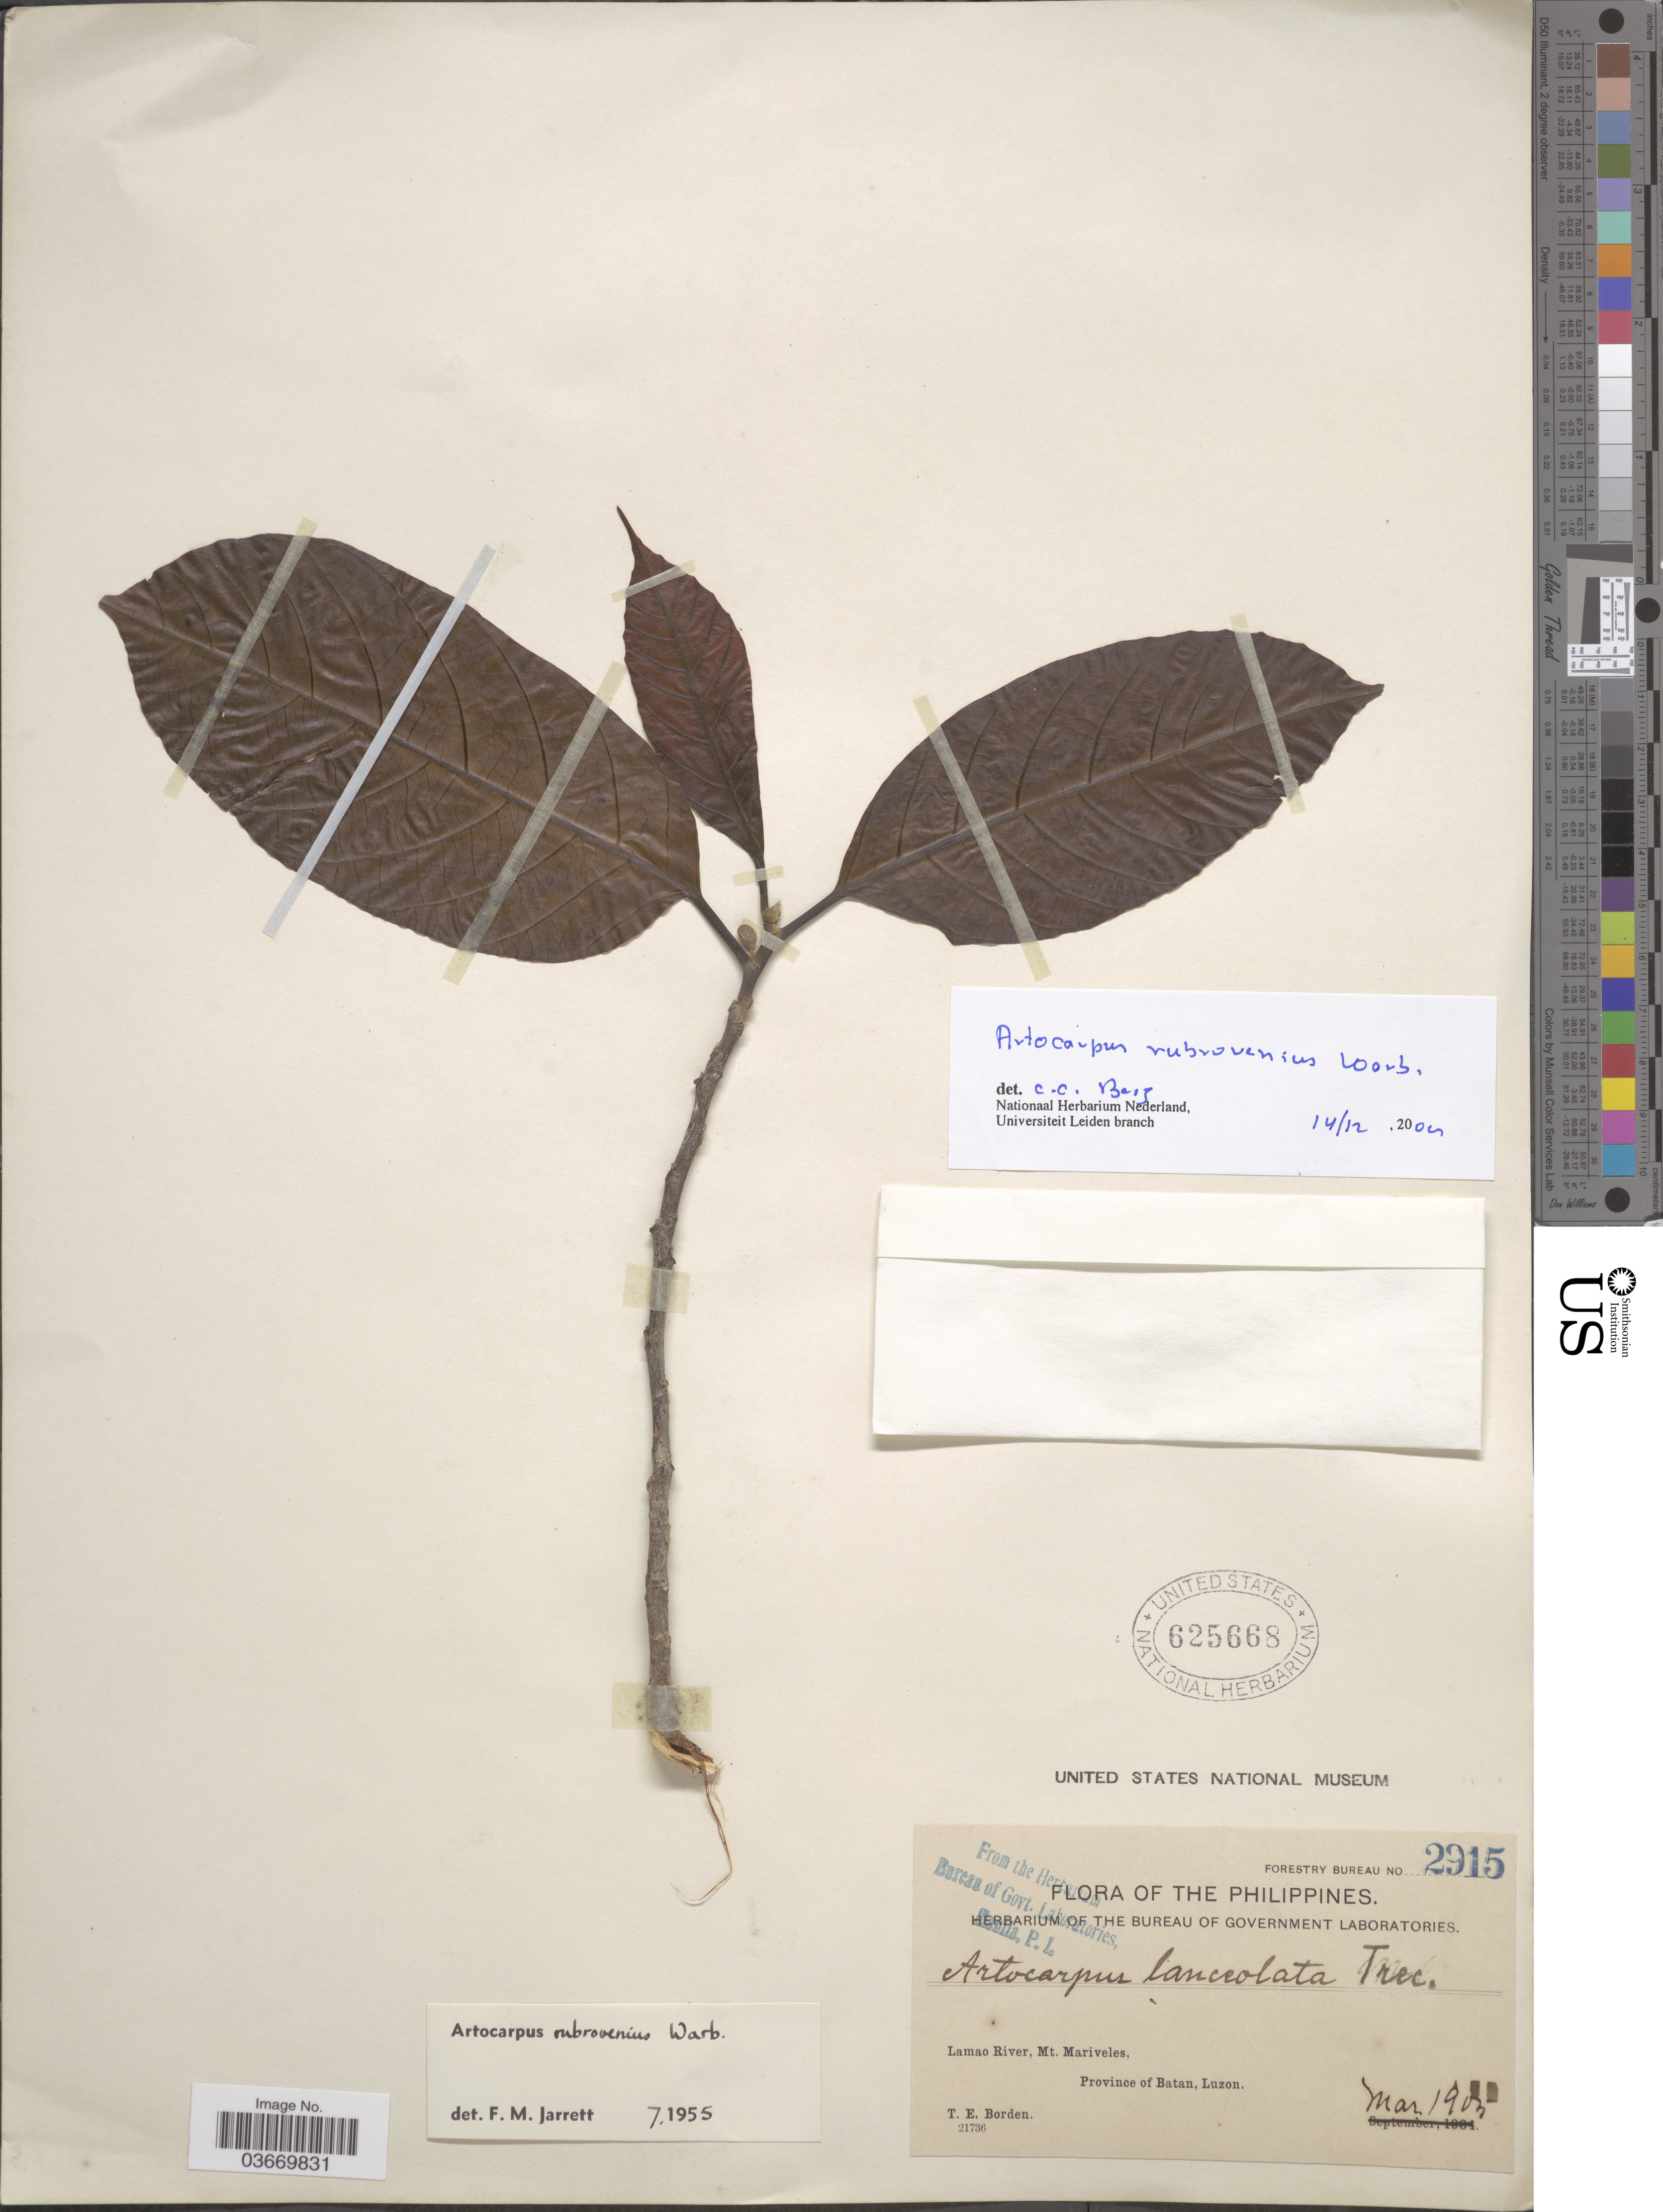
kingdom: Plantae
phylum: Tracheophyta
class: Magnoliopsida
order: Rosales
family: Moraceae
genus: Artocarpus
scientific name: Artocarpus rubrovenius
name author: Warb.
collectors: T. E. Borden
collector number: Forestry Bureau 2915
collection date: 1903-03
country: Philippines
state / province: Cagayan Valley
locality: Lamao River, Mt. Mariveles, Province of Batan, Luzon.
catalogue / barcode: US 625668